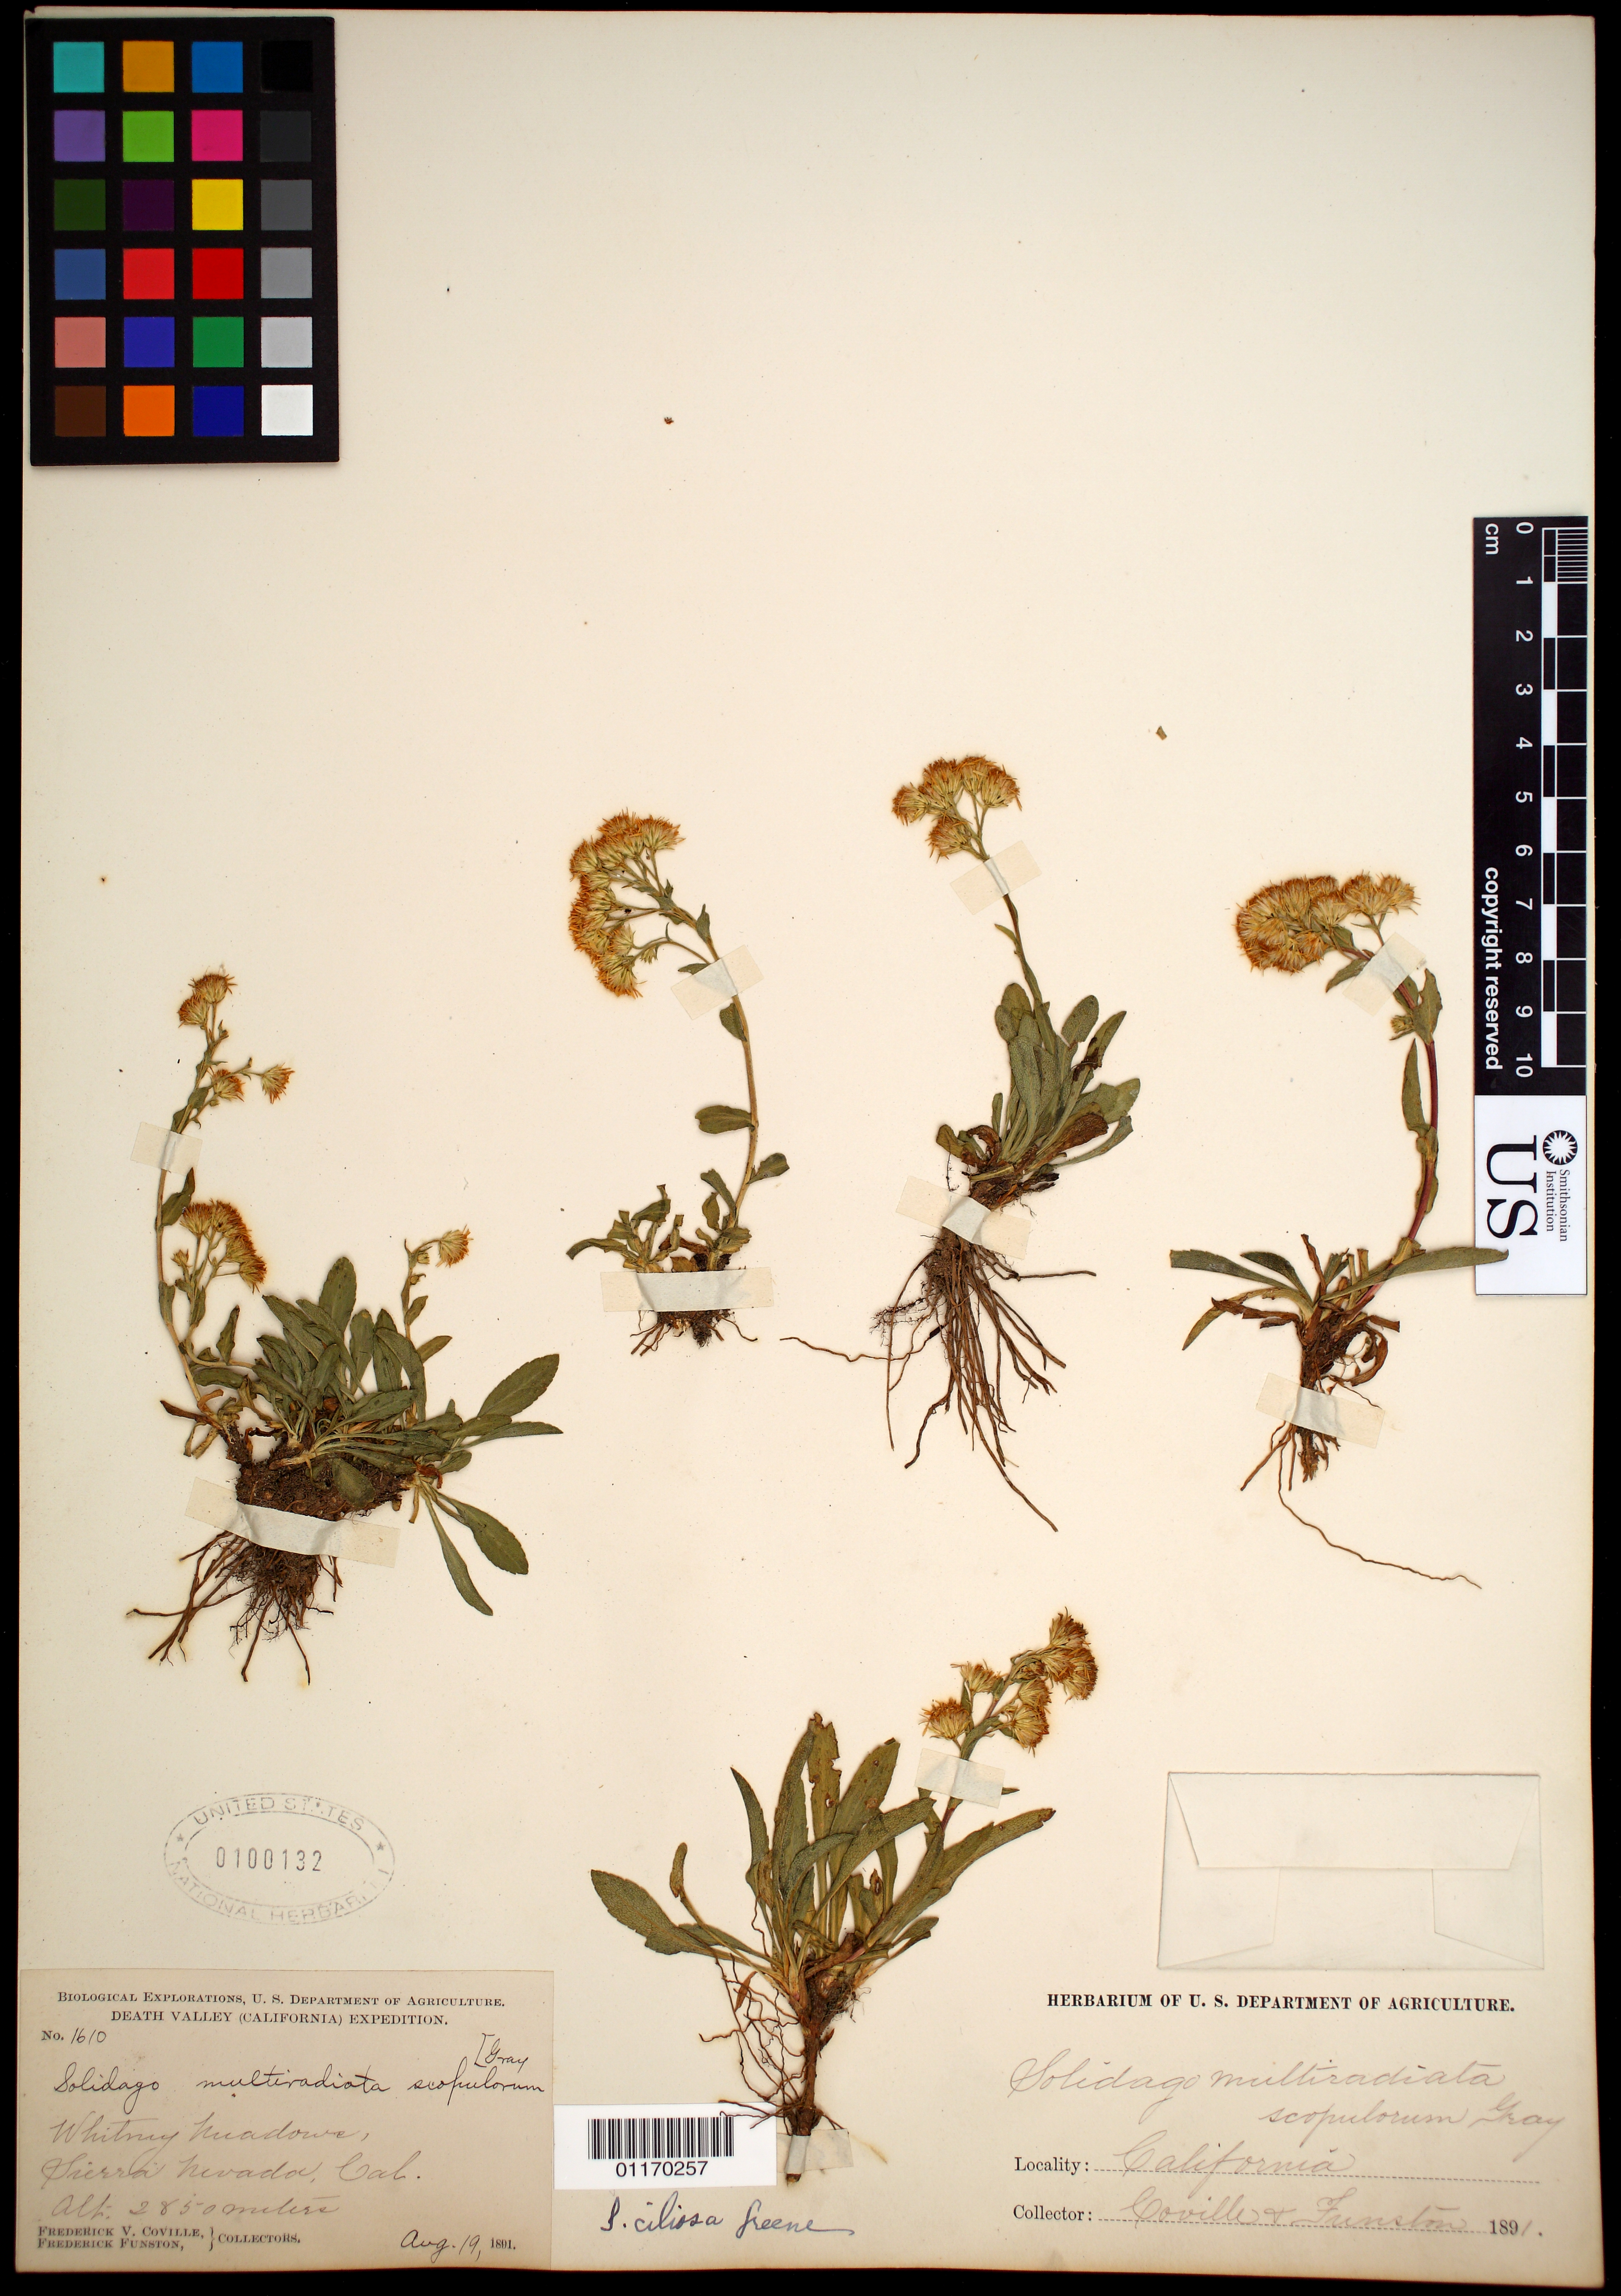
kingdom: Plantae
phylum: Tracheophyta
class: Magnoliopsida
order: Asterales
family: Asteraceae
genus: Solidago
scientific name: Solidago ciliosa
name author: Greene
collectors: F. V. Coville & F. Funston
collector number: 1610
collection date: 1891-08-19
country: United States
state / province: California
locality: Whitney Meadows, Sierra Nevada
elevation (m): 2850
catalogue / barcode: US 100132